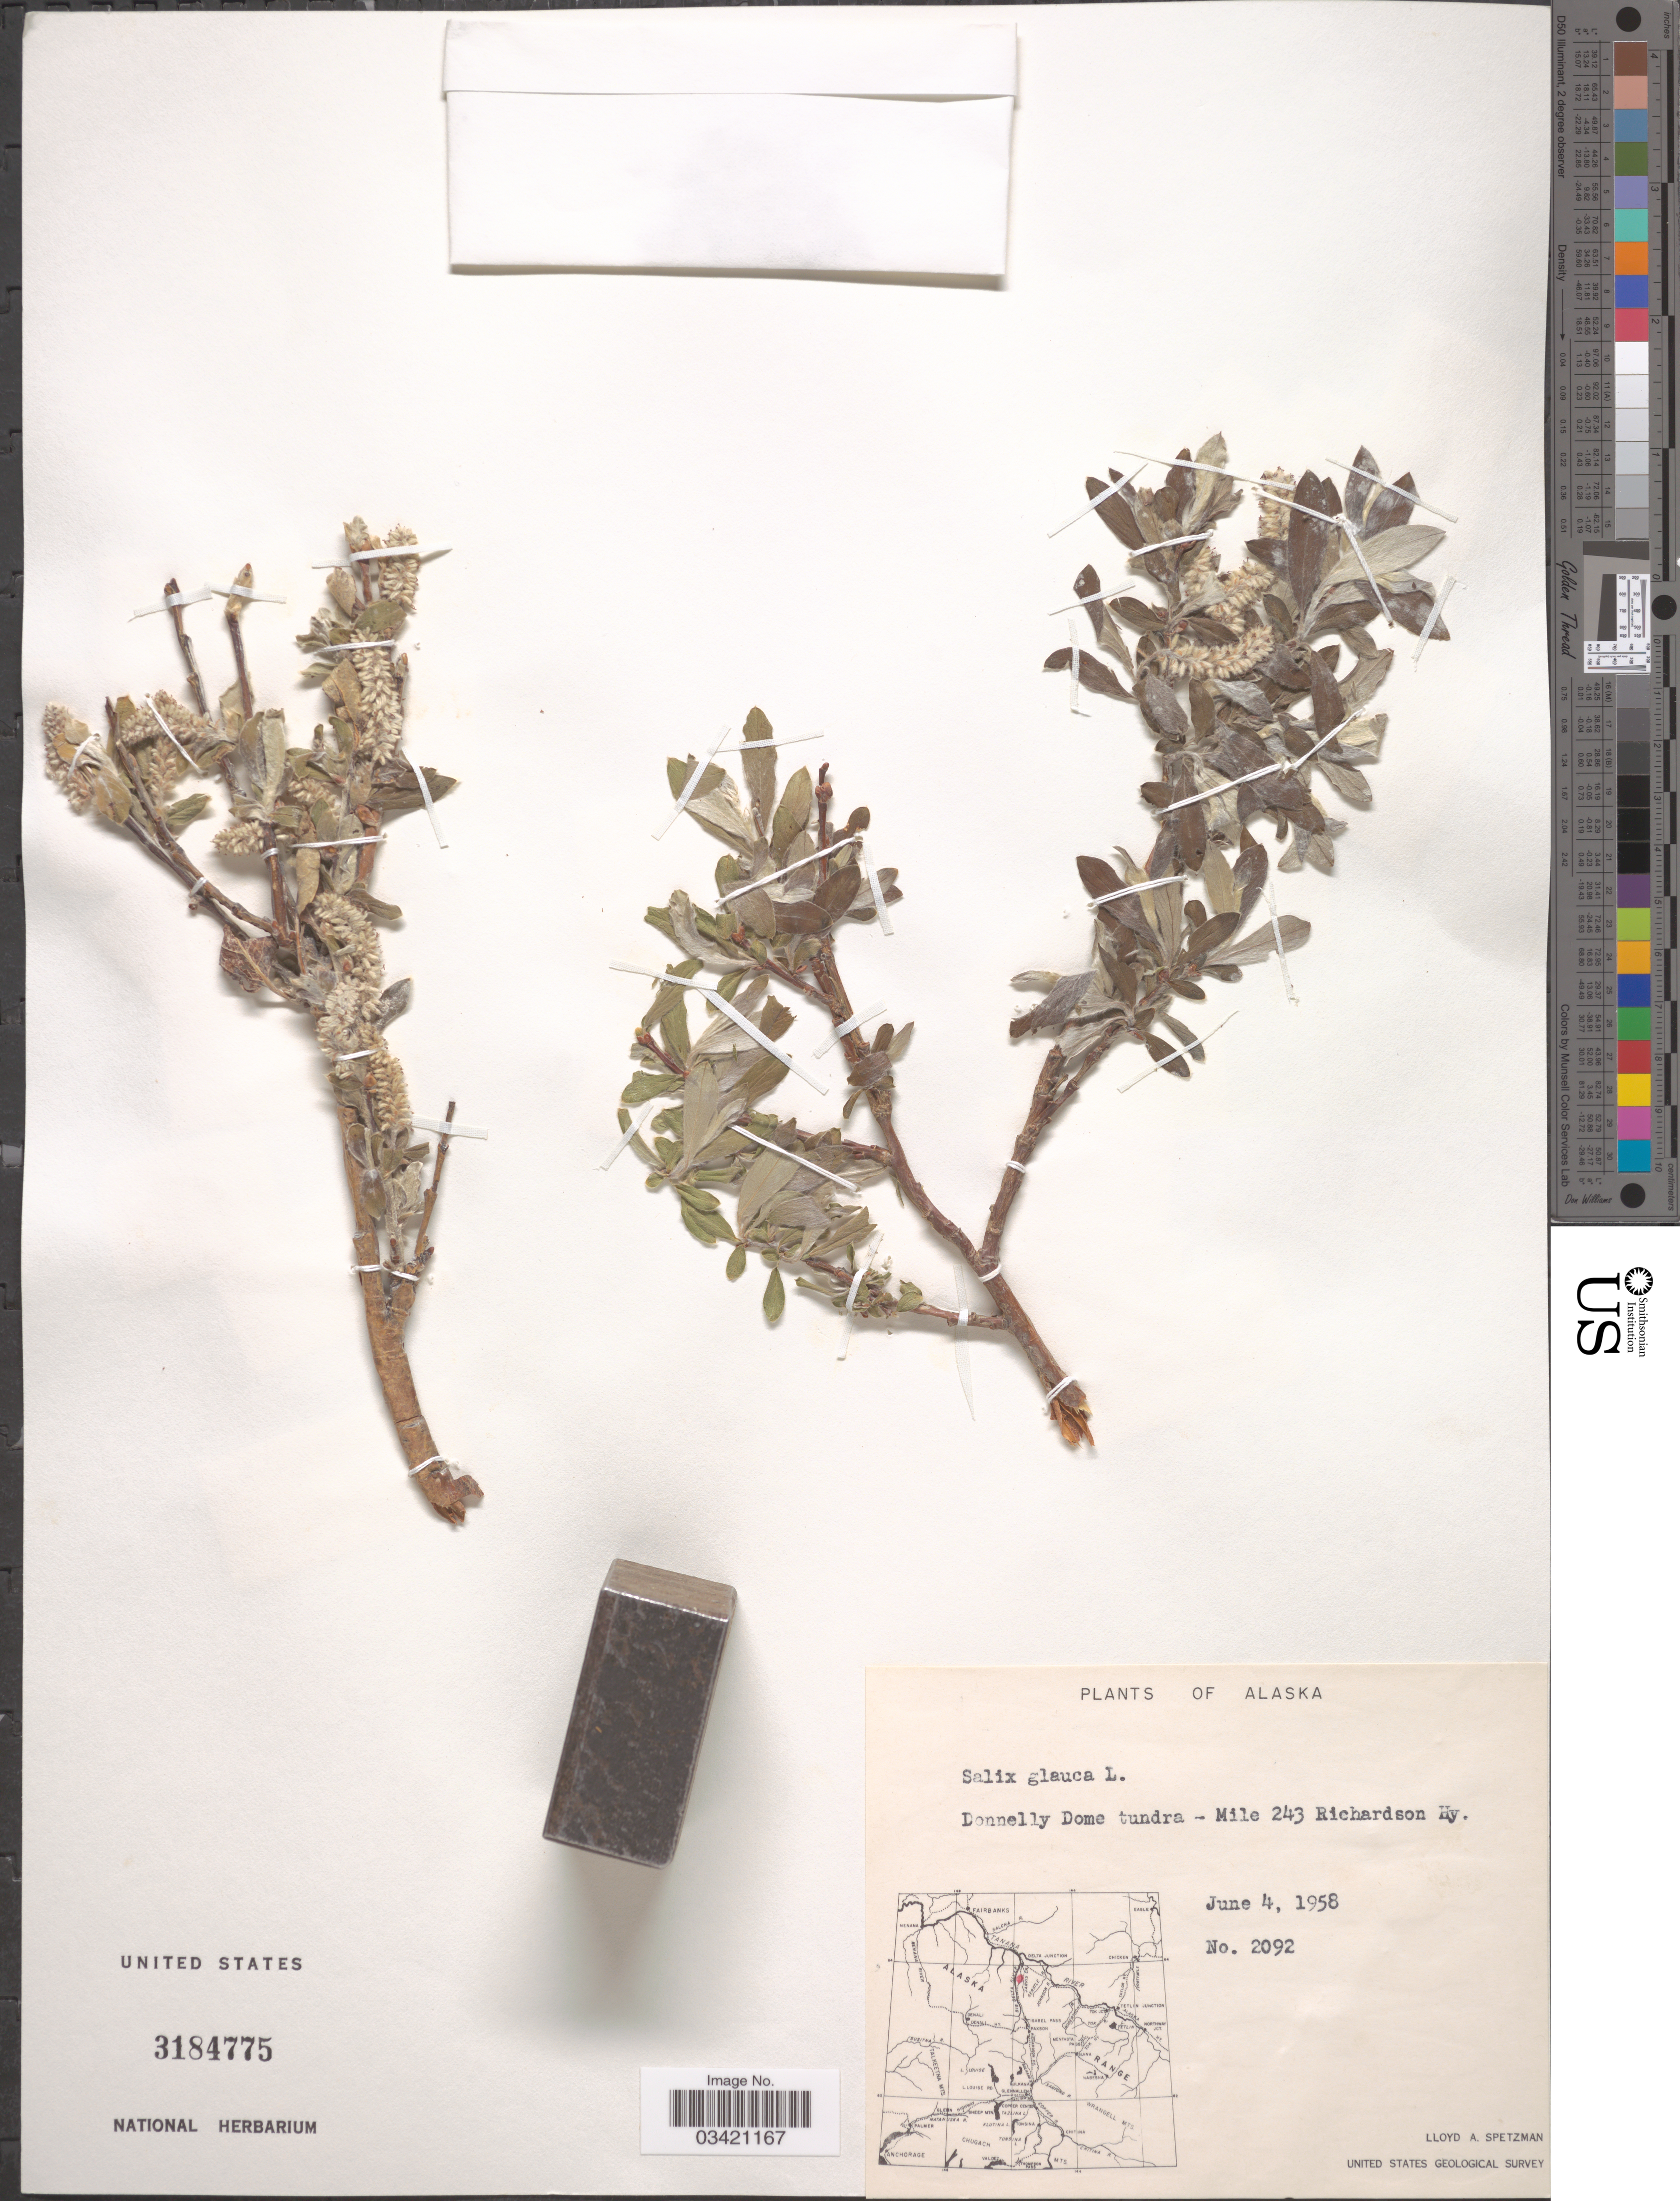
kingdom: Plantae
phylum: Tracheophyta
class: Magnoliopsida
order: Malpighiales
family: Salicaceae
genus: Salix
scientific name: Salix glauca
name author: L.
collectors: L. Spetzman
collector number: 2092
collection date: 1958-06-04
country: United States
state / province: Alaska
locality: Donnelly Dome tundra - Mile 243 Richardson Hy.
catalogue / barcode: US 3184775